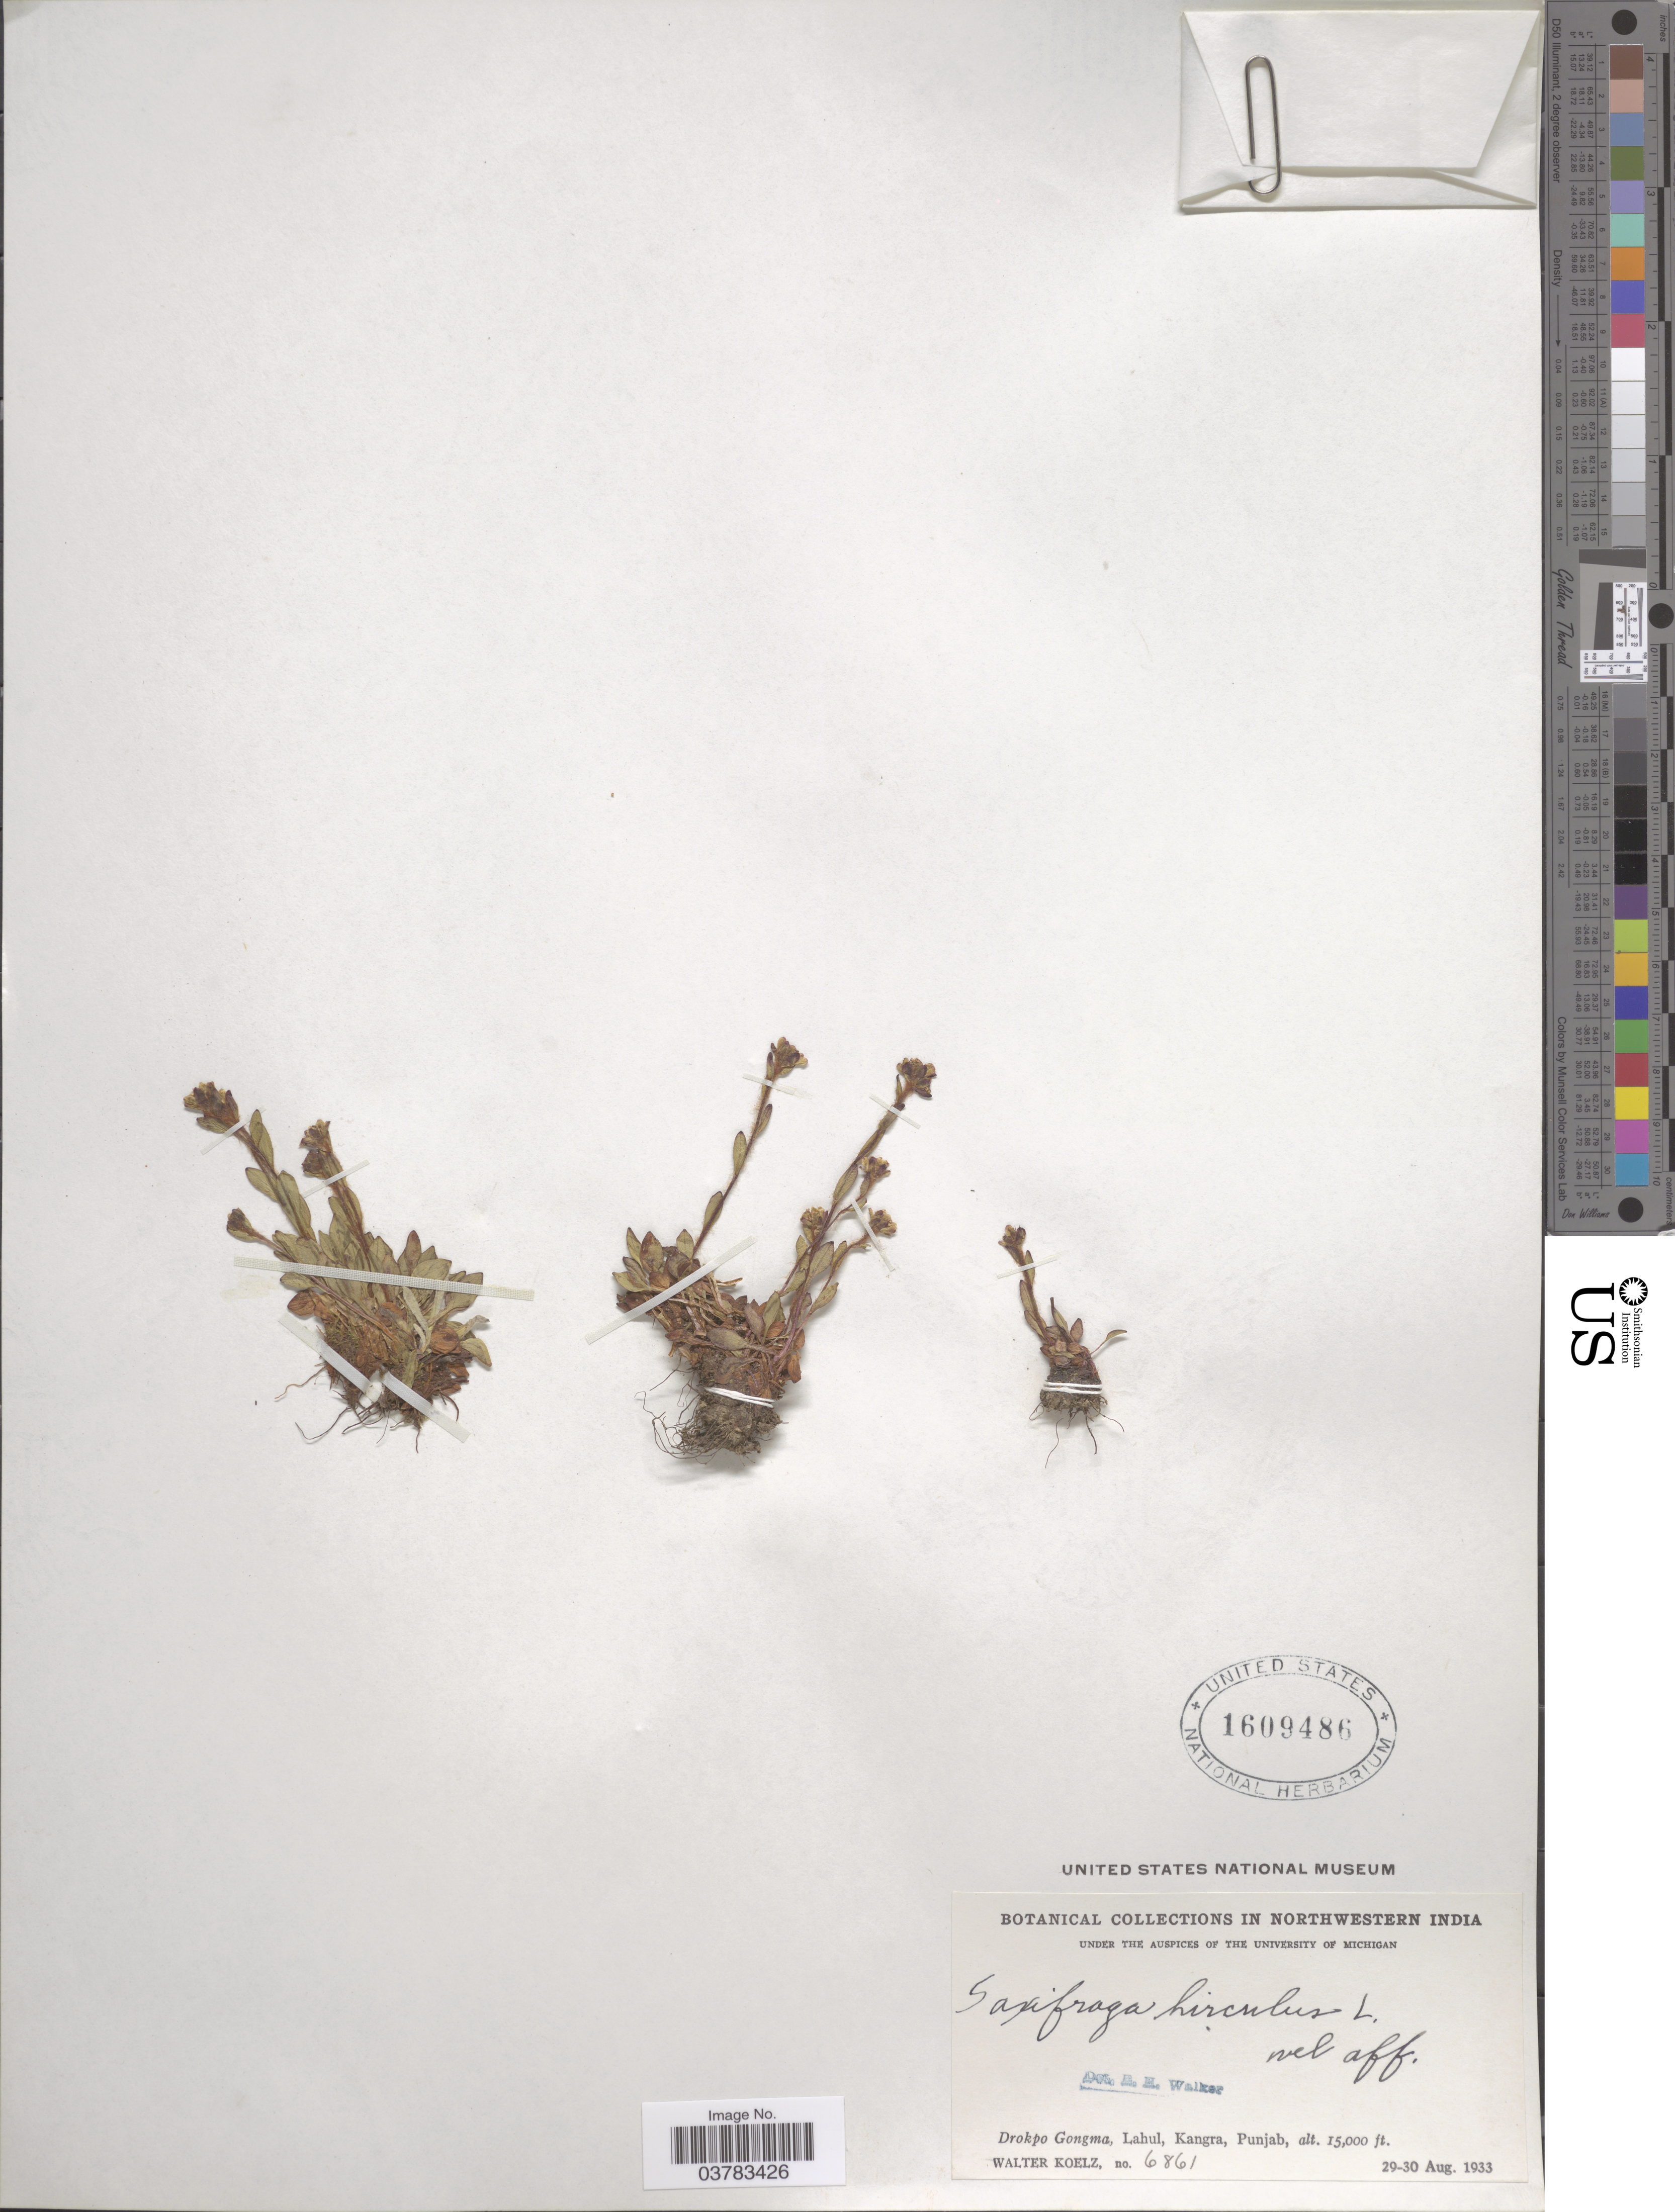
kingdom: Plantae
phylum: Tracheophyta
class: Magnoliopsida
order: Saxifragales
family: Saxifragaceae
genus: Saxifraga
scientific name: Saxifraga hirculus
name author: L.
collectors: W. N. Koelz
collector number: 6861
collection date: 1933-08-29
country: India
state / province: Punjab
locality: Northwestern India. Drokpo Gongma, Lahul, Kangra.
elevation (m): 4572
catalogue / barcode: US 1609486